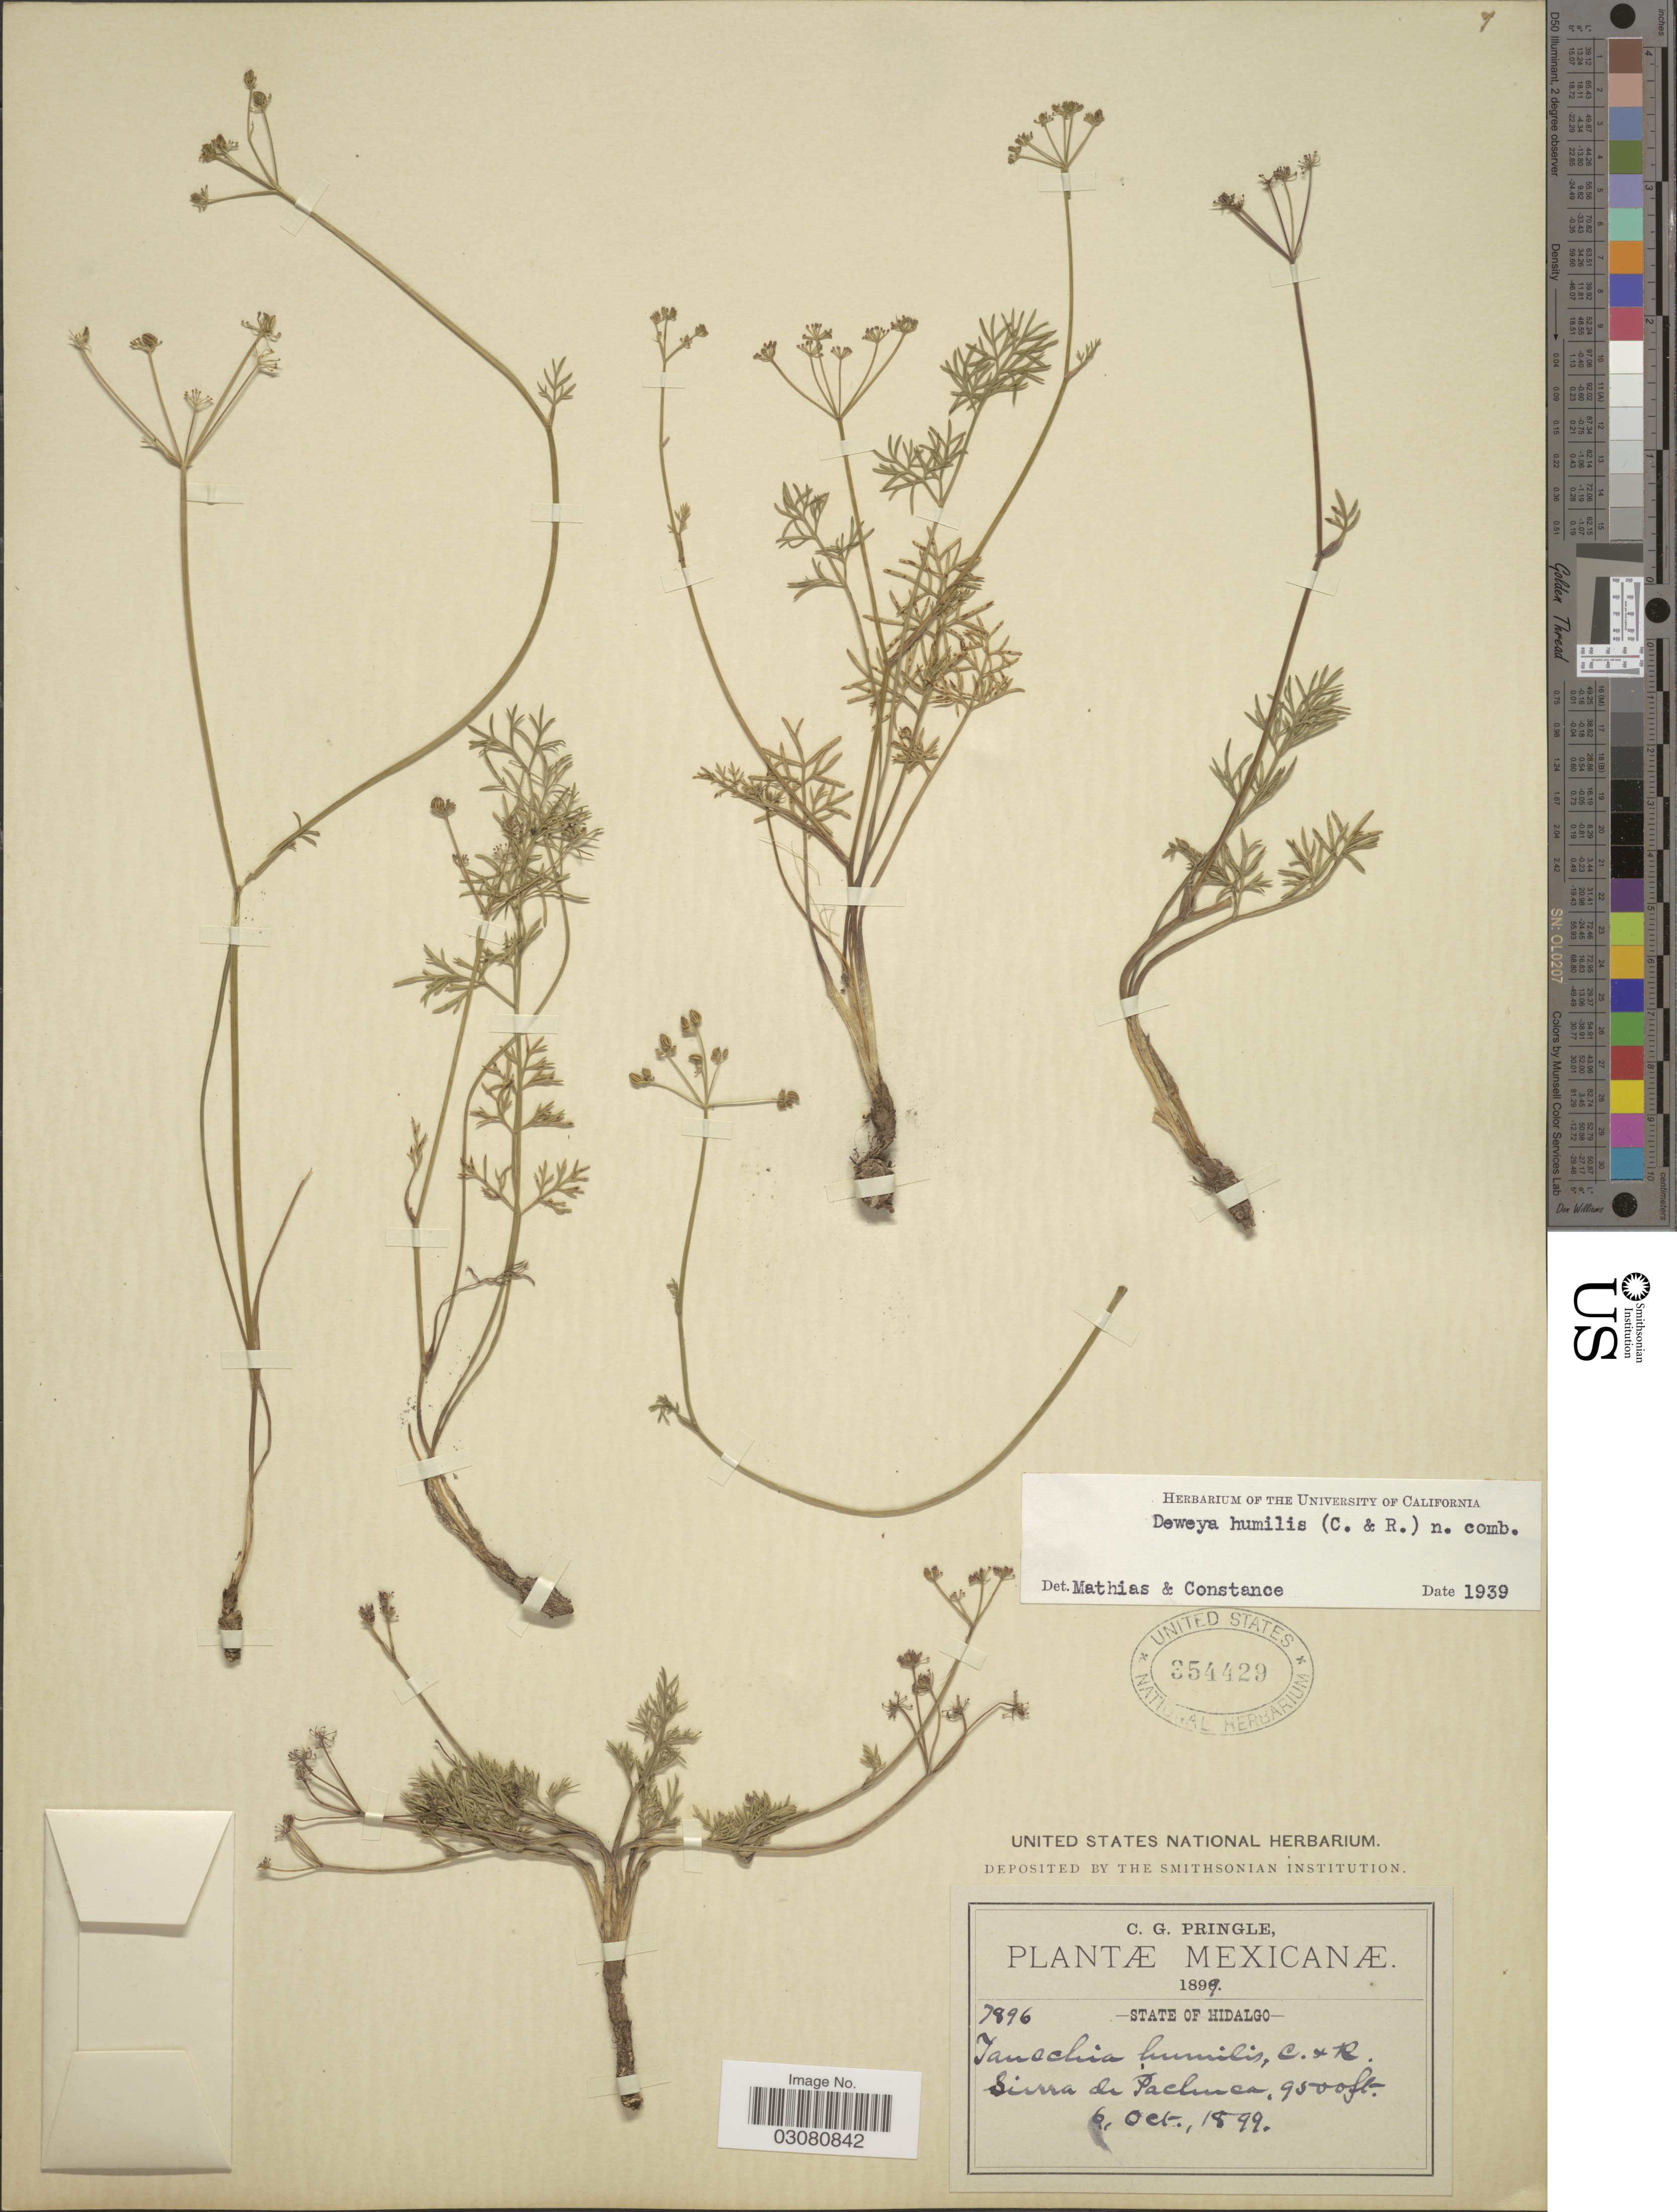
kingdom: Plantae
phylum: Tracheophyta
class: Magnoliopsida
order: Apiales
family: Apiaceae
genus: Tauschia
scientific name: Tauschia humilis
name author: J.M. Coult. & Rose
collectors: C. G. Pringle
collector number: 7896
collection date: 1899-10-06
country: Mexico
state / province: Hidalgo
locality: Sierra de Pachuca.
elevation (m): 2896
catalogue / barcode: US 354429